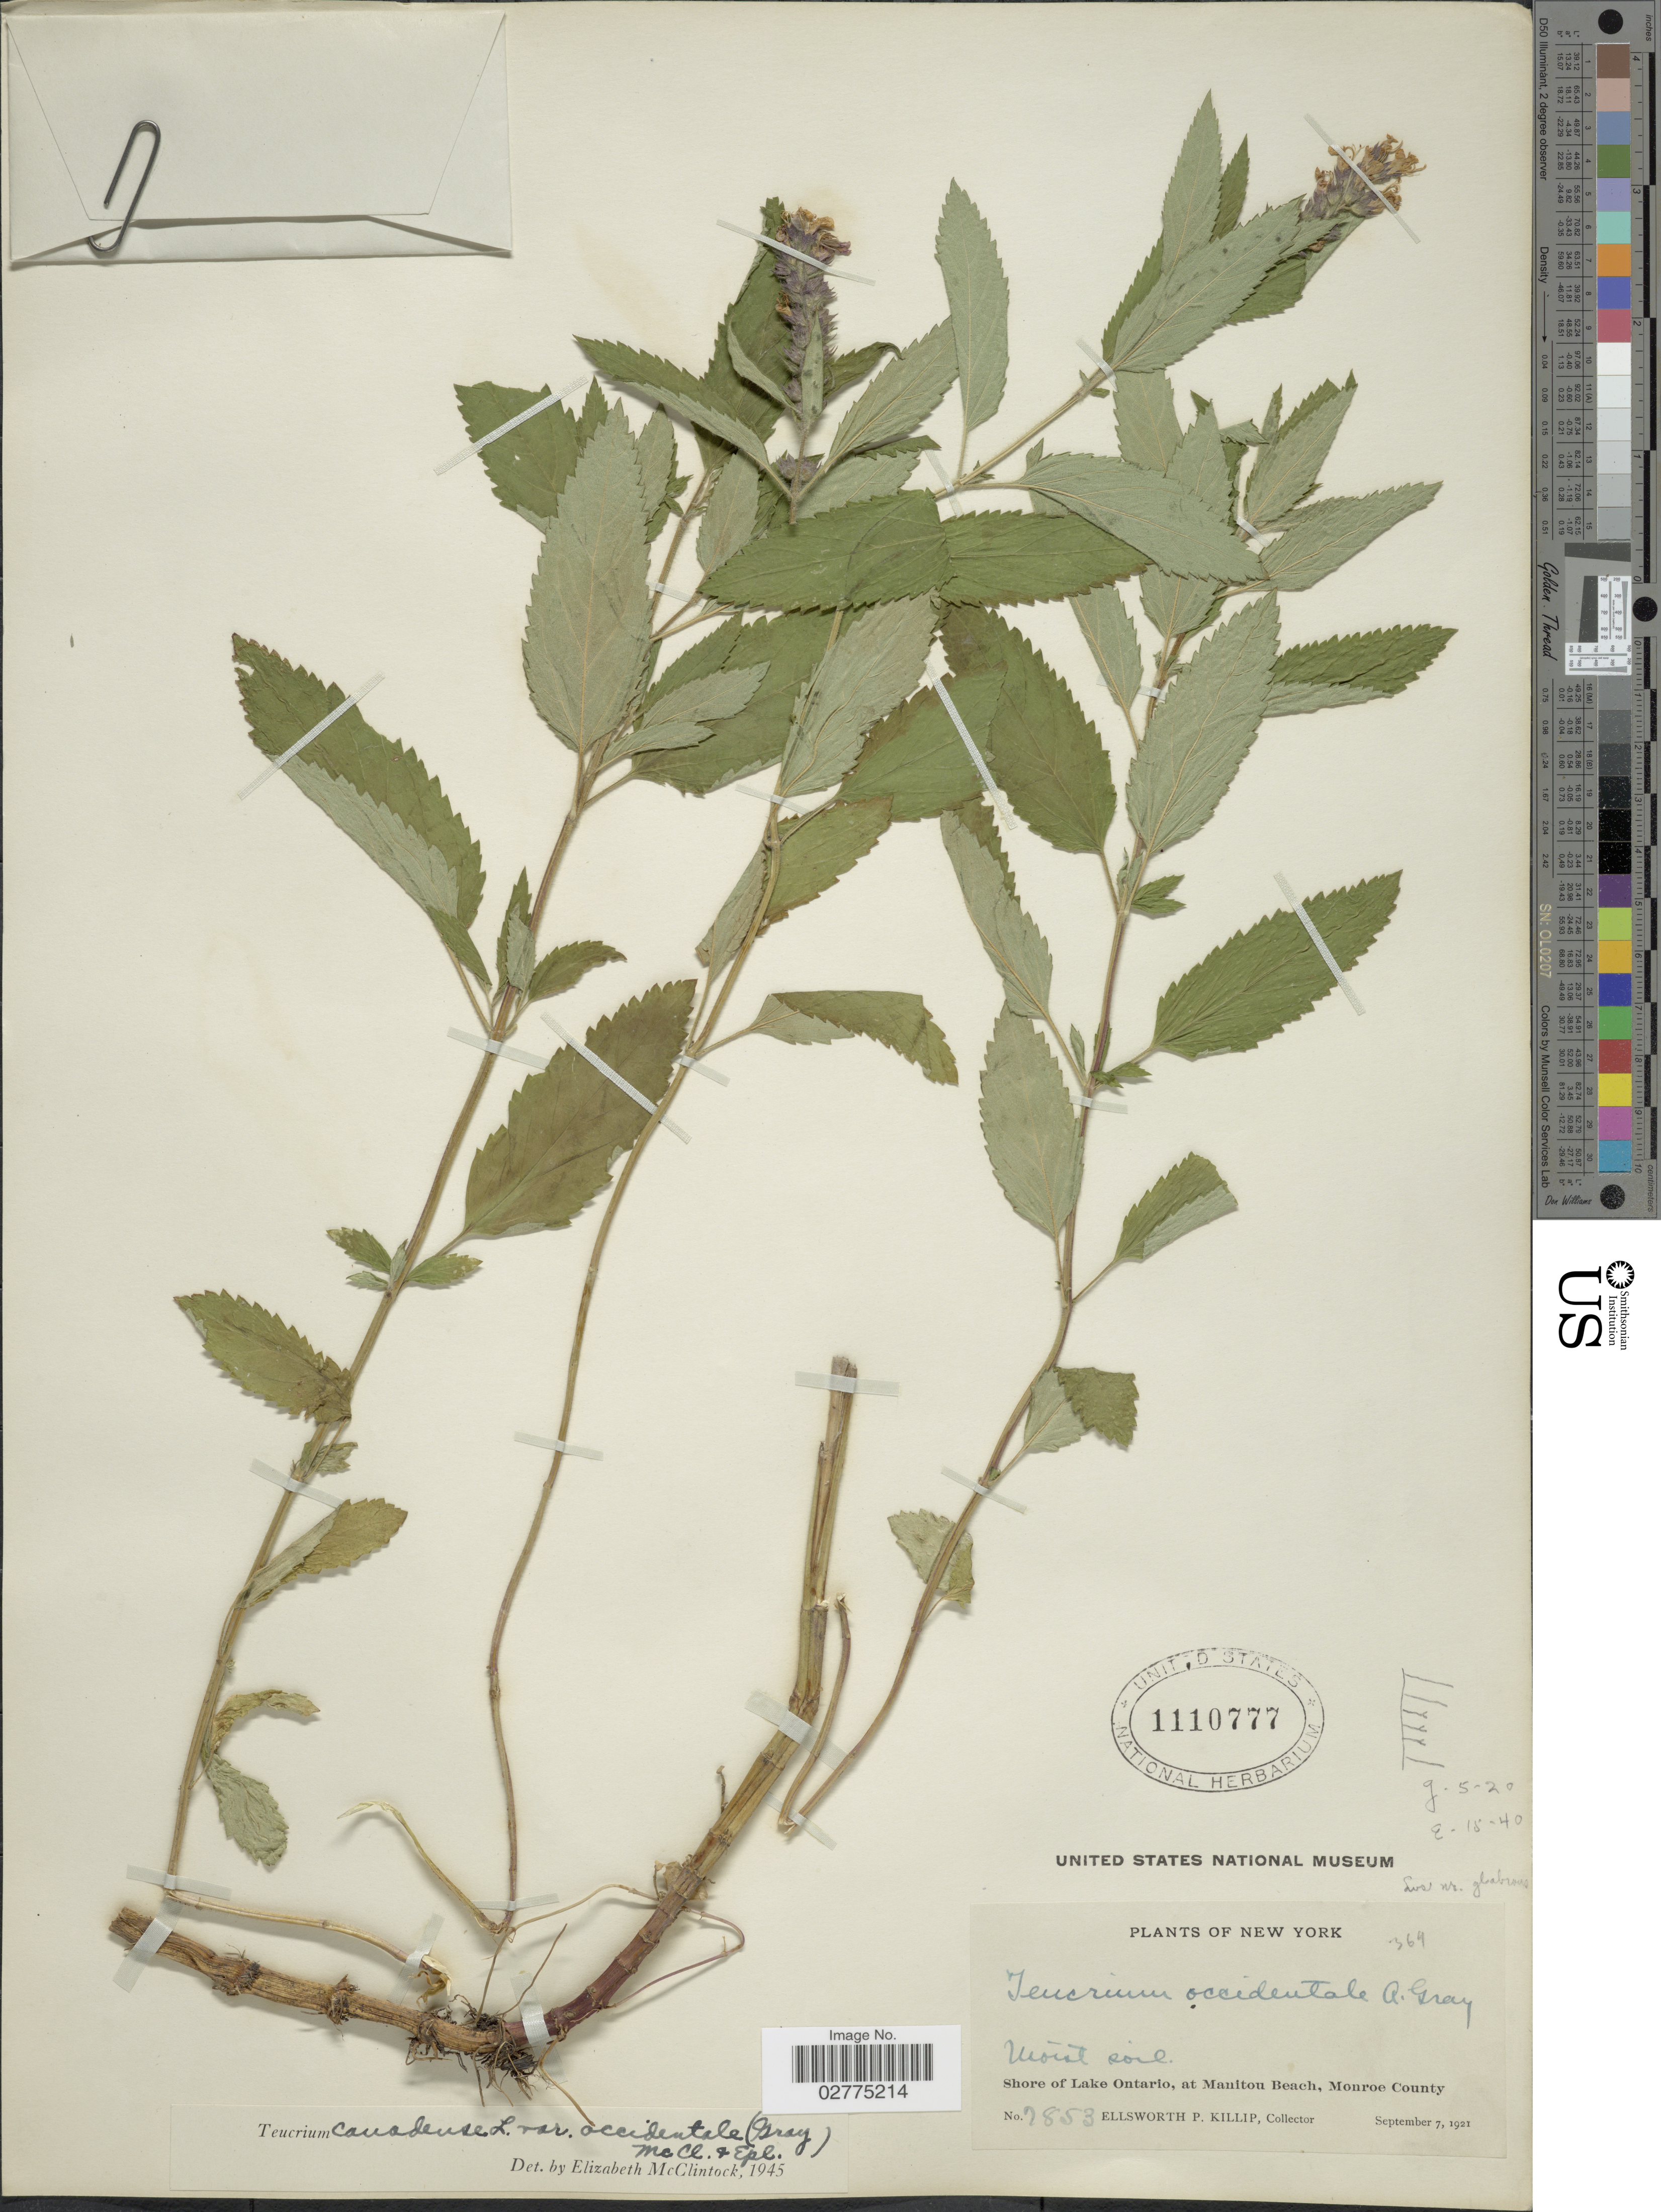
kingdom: Plantae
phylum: Tracheophyta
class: Magnoliopsida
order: Lamiales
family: Lamiaceae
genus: Teucrium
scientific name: Teucrium canadense var. occidentale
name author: (A. Gray) E. M. McClint. & Epling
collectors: E. P. Killip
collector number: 7853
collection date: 1921-09-07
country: United States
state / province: New York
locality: Shore of Lake Ontario, at Maniton Beach, Monroe County.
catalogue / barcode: US 1110777